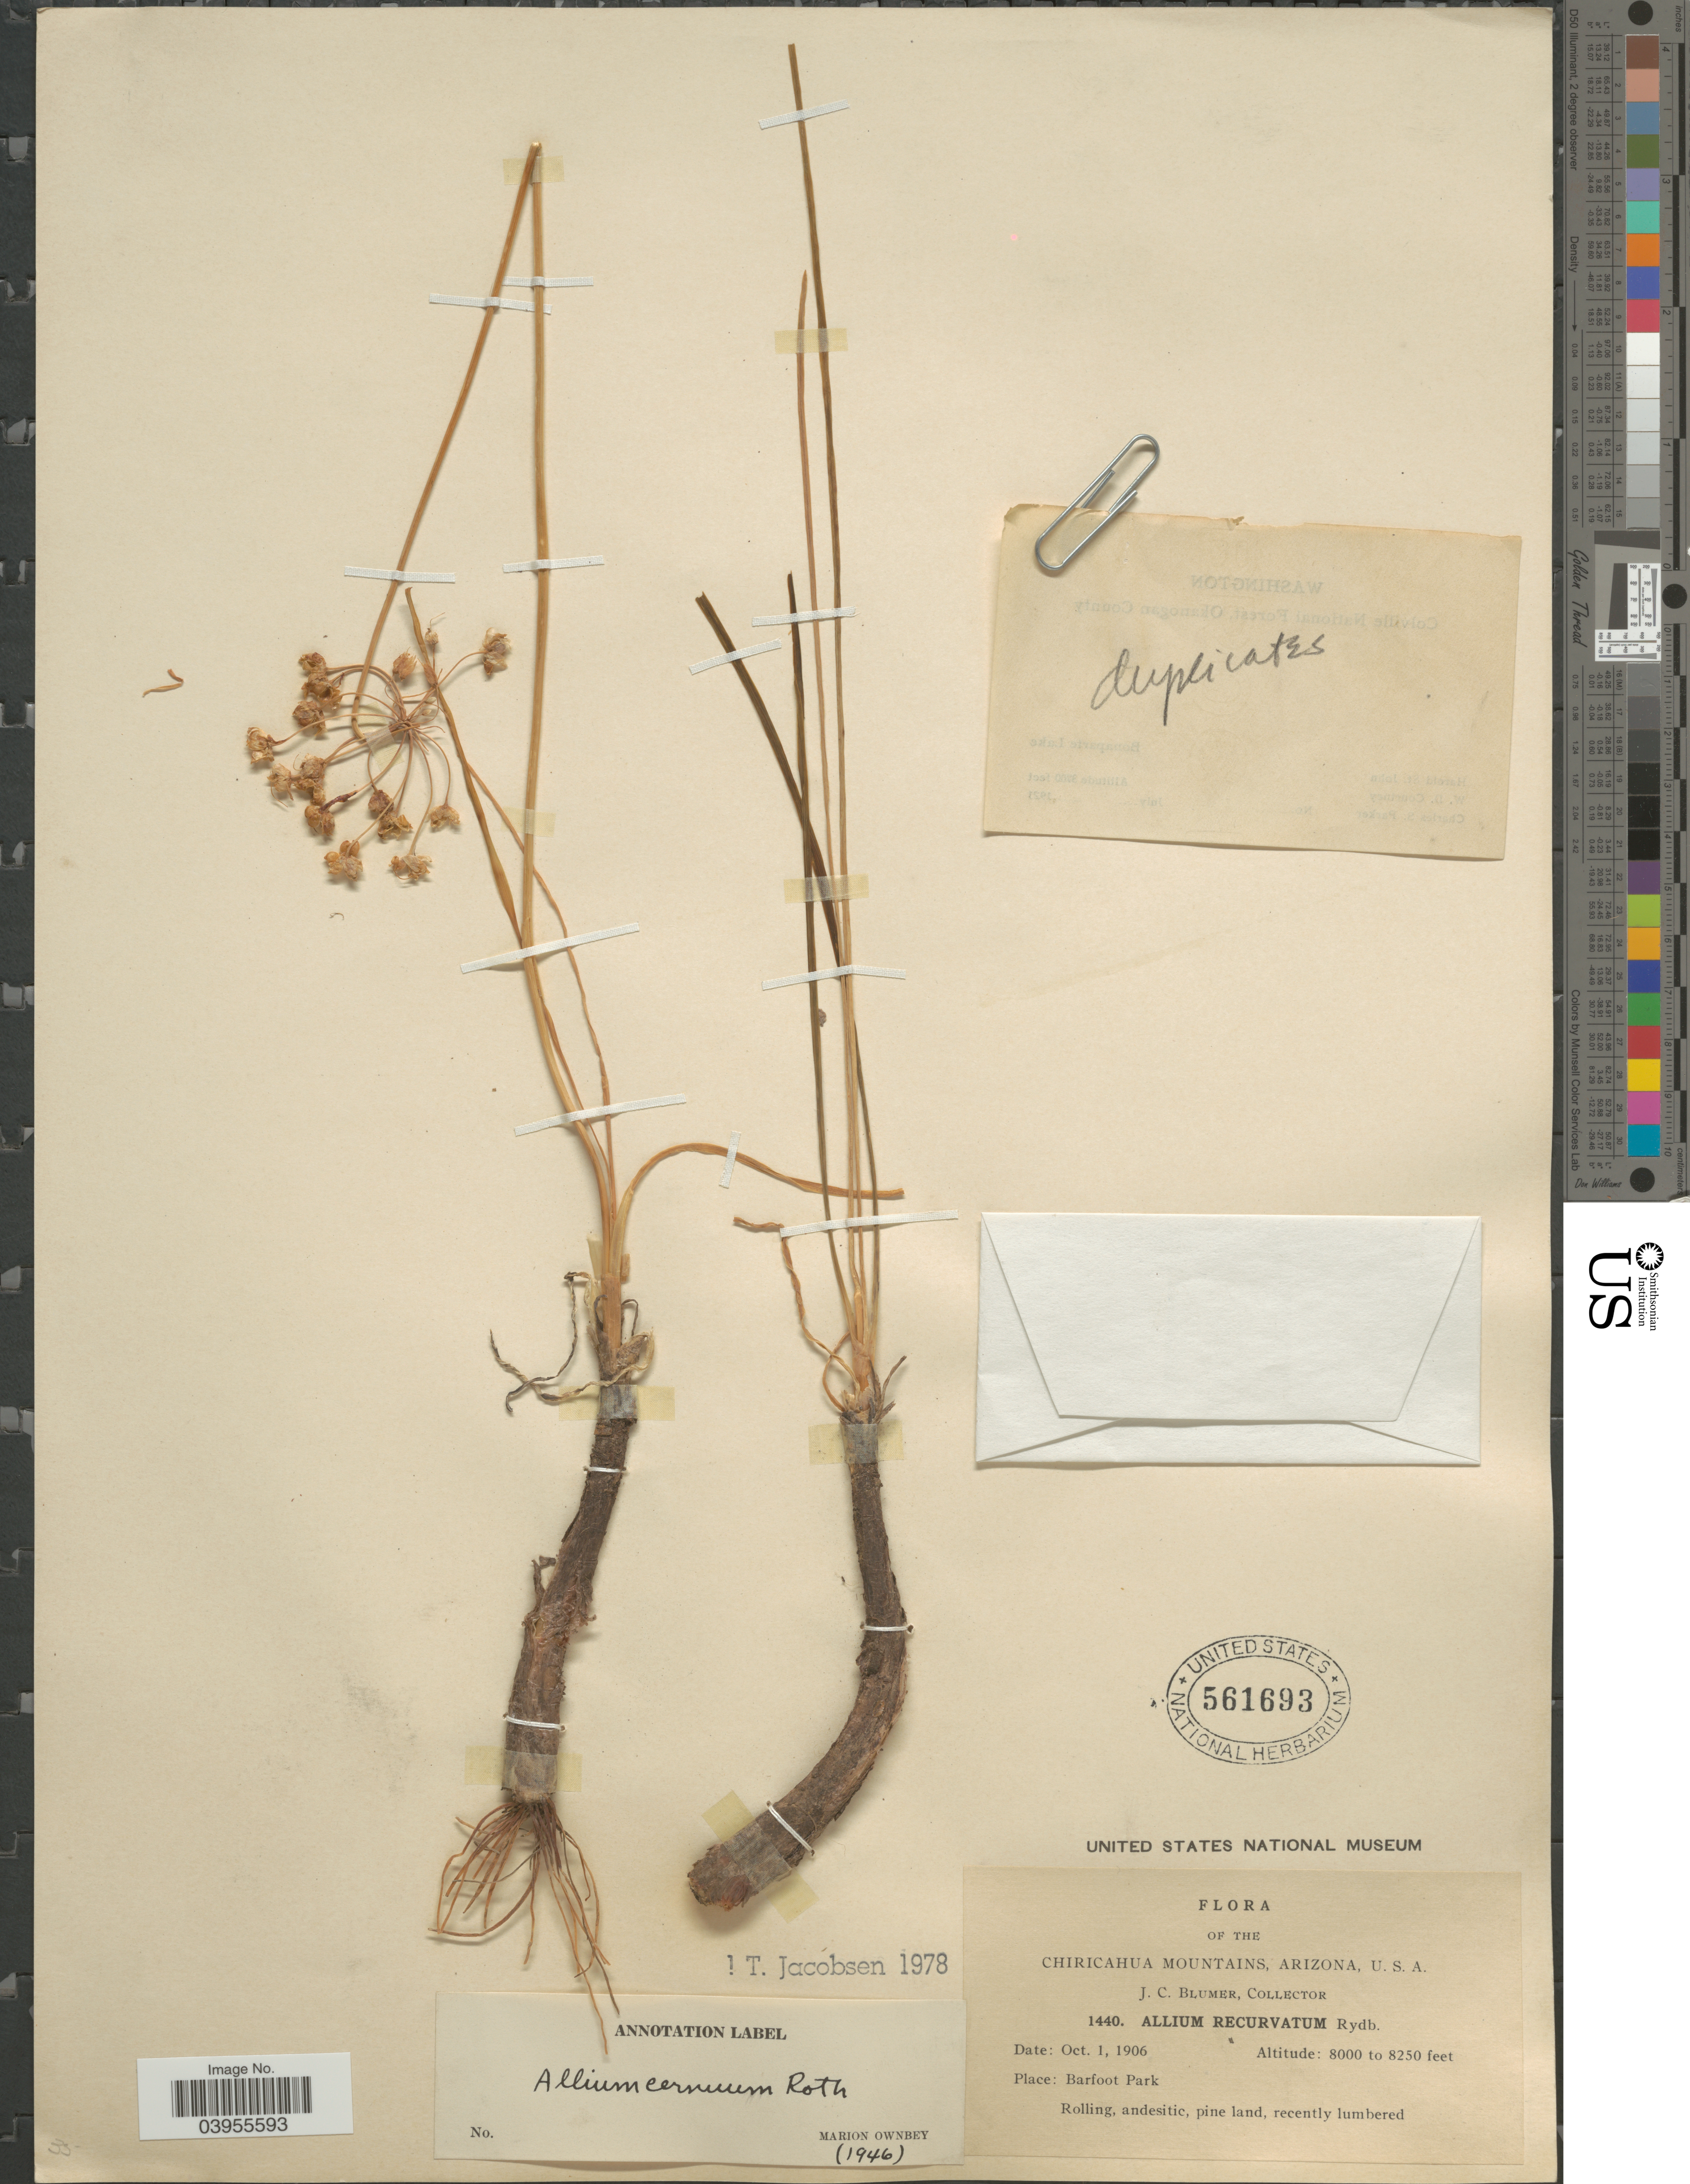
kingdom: Plantae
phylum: Tracheophyta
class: Liliopsida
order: Asparagales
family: Amaryllidaceae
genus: Allium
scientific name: Allium cernuum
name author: Roth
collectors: J. C. Blumer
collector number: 1440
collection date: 1906-10-01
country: United States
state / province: Arizona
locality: Chiricahua Mountains. Barfoot Park.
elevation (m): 2438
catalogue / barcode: US 561693